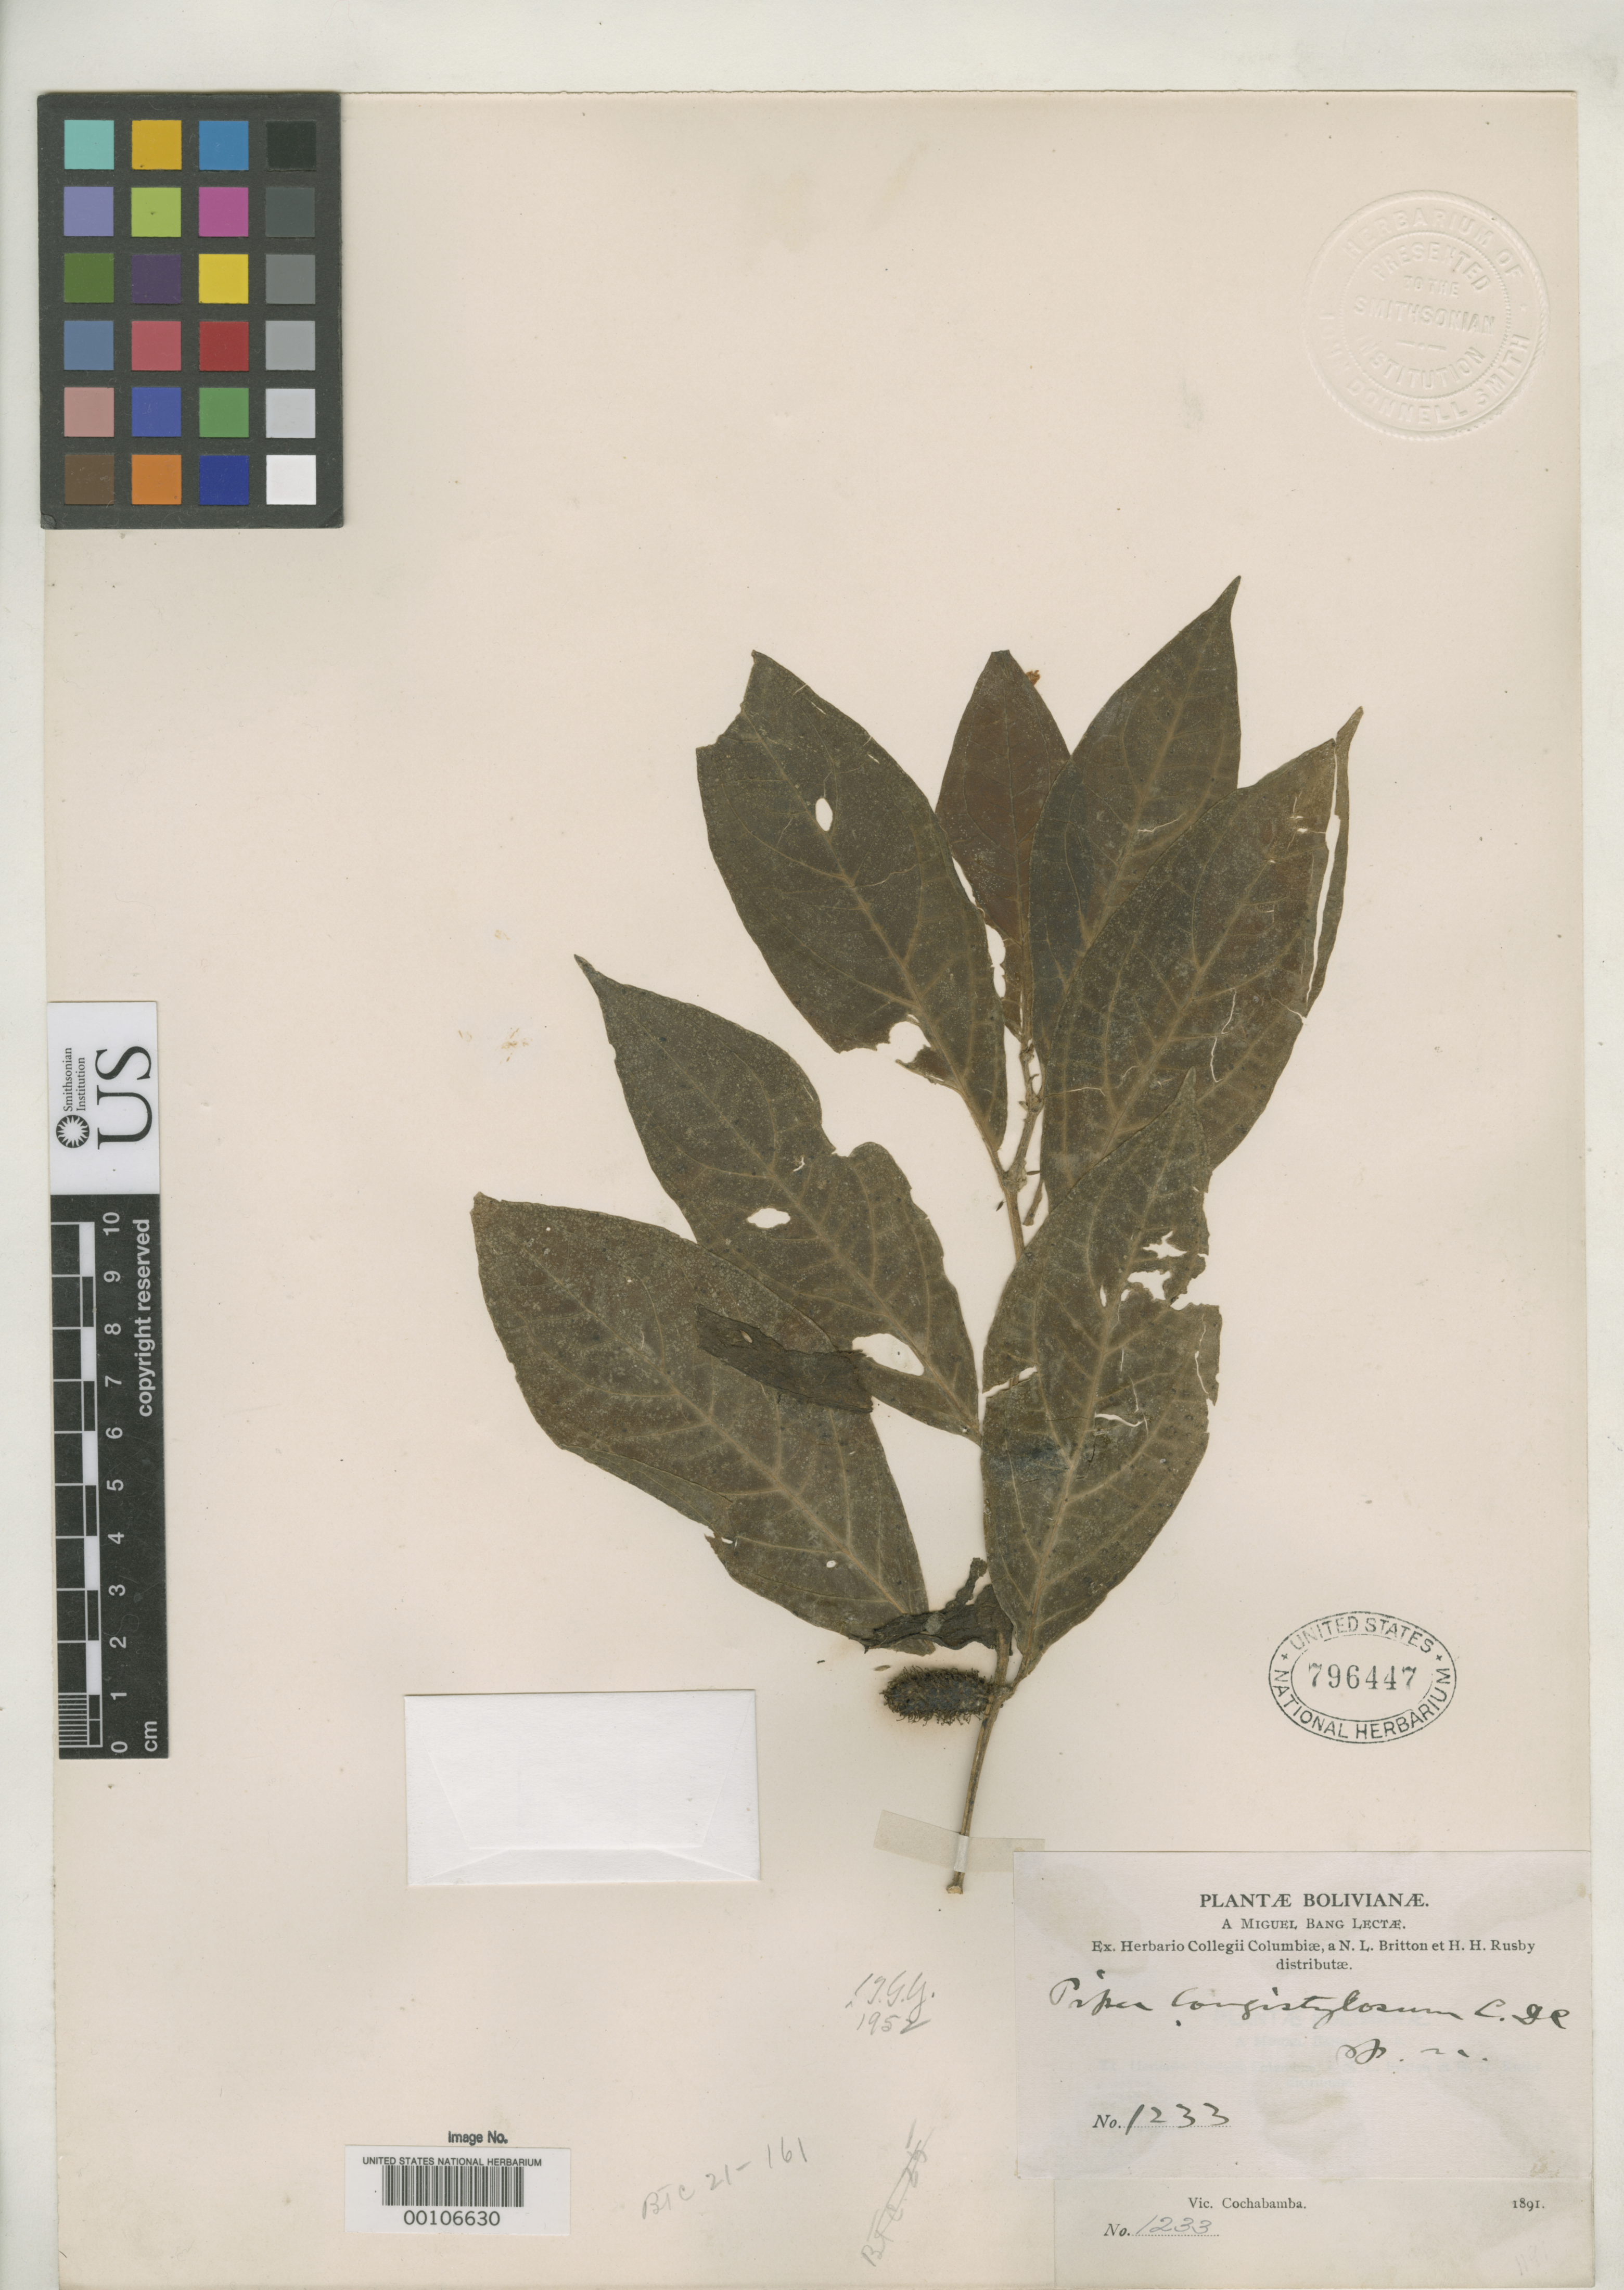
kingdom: Plantae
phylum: Tracheophyta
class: Magnoliopsida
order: Piperales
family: Piperaceae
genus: Piper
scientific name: Piper longestylosum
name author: C. DC.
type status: Isotype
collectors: M. Bang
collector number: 1233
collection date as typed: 1891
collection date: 1891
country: Bolivia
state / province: Cochabamba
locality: Espirito Santo.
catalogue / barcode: US 796447